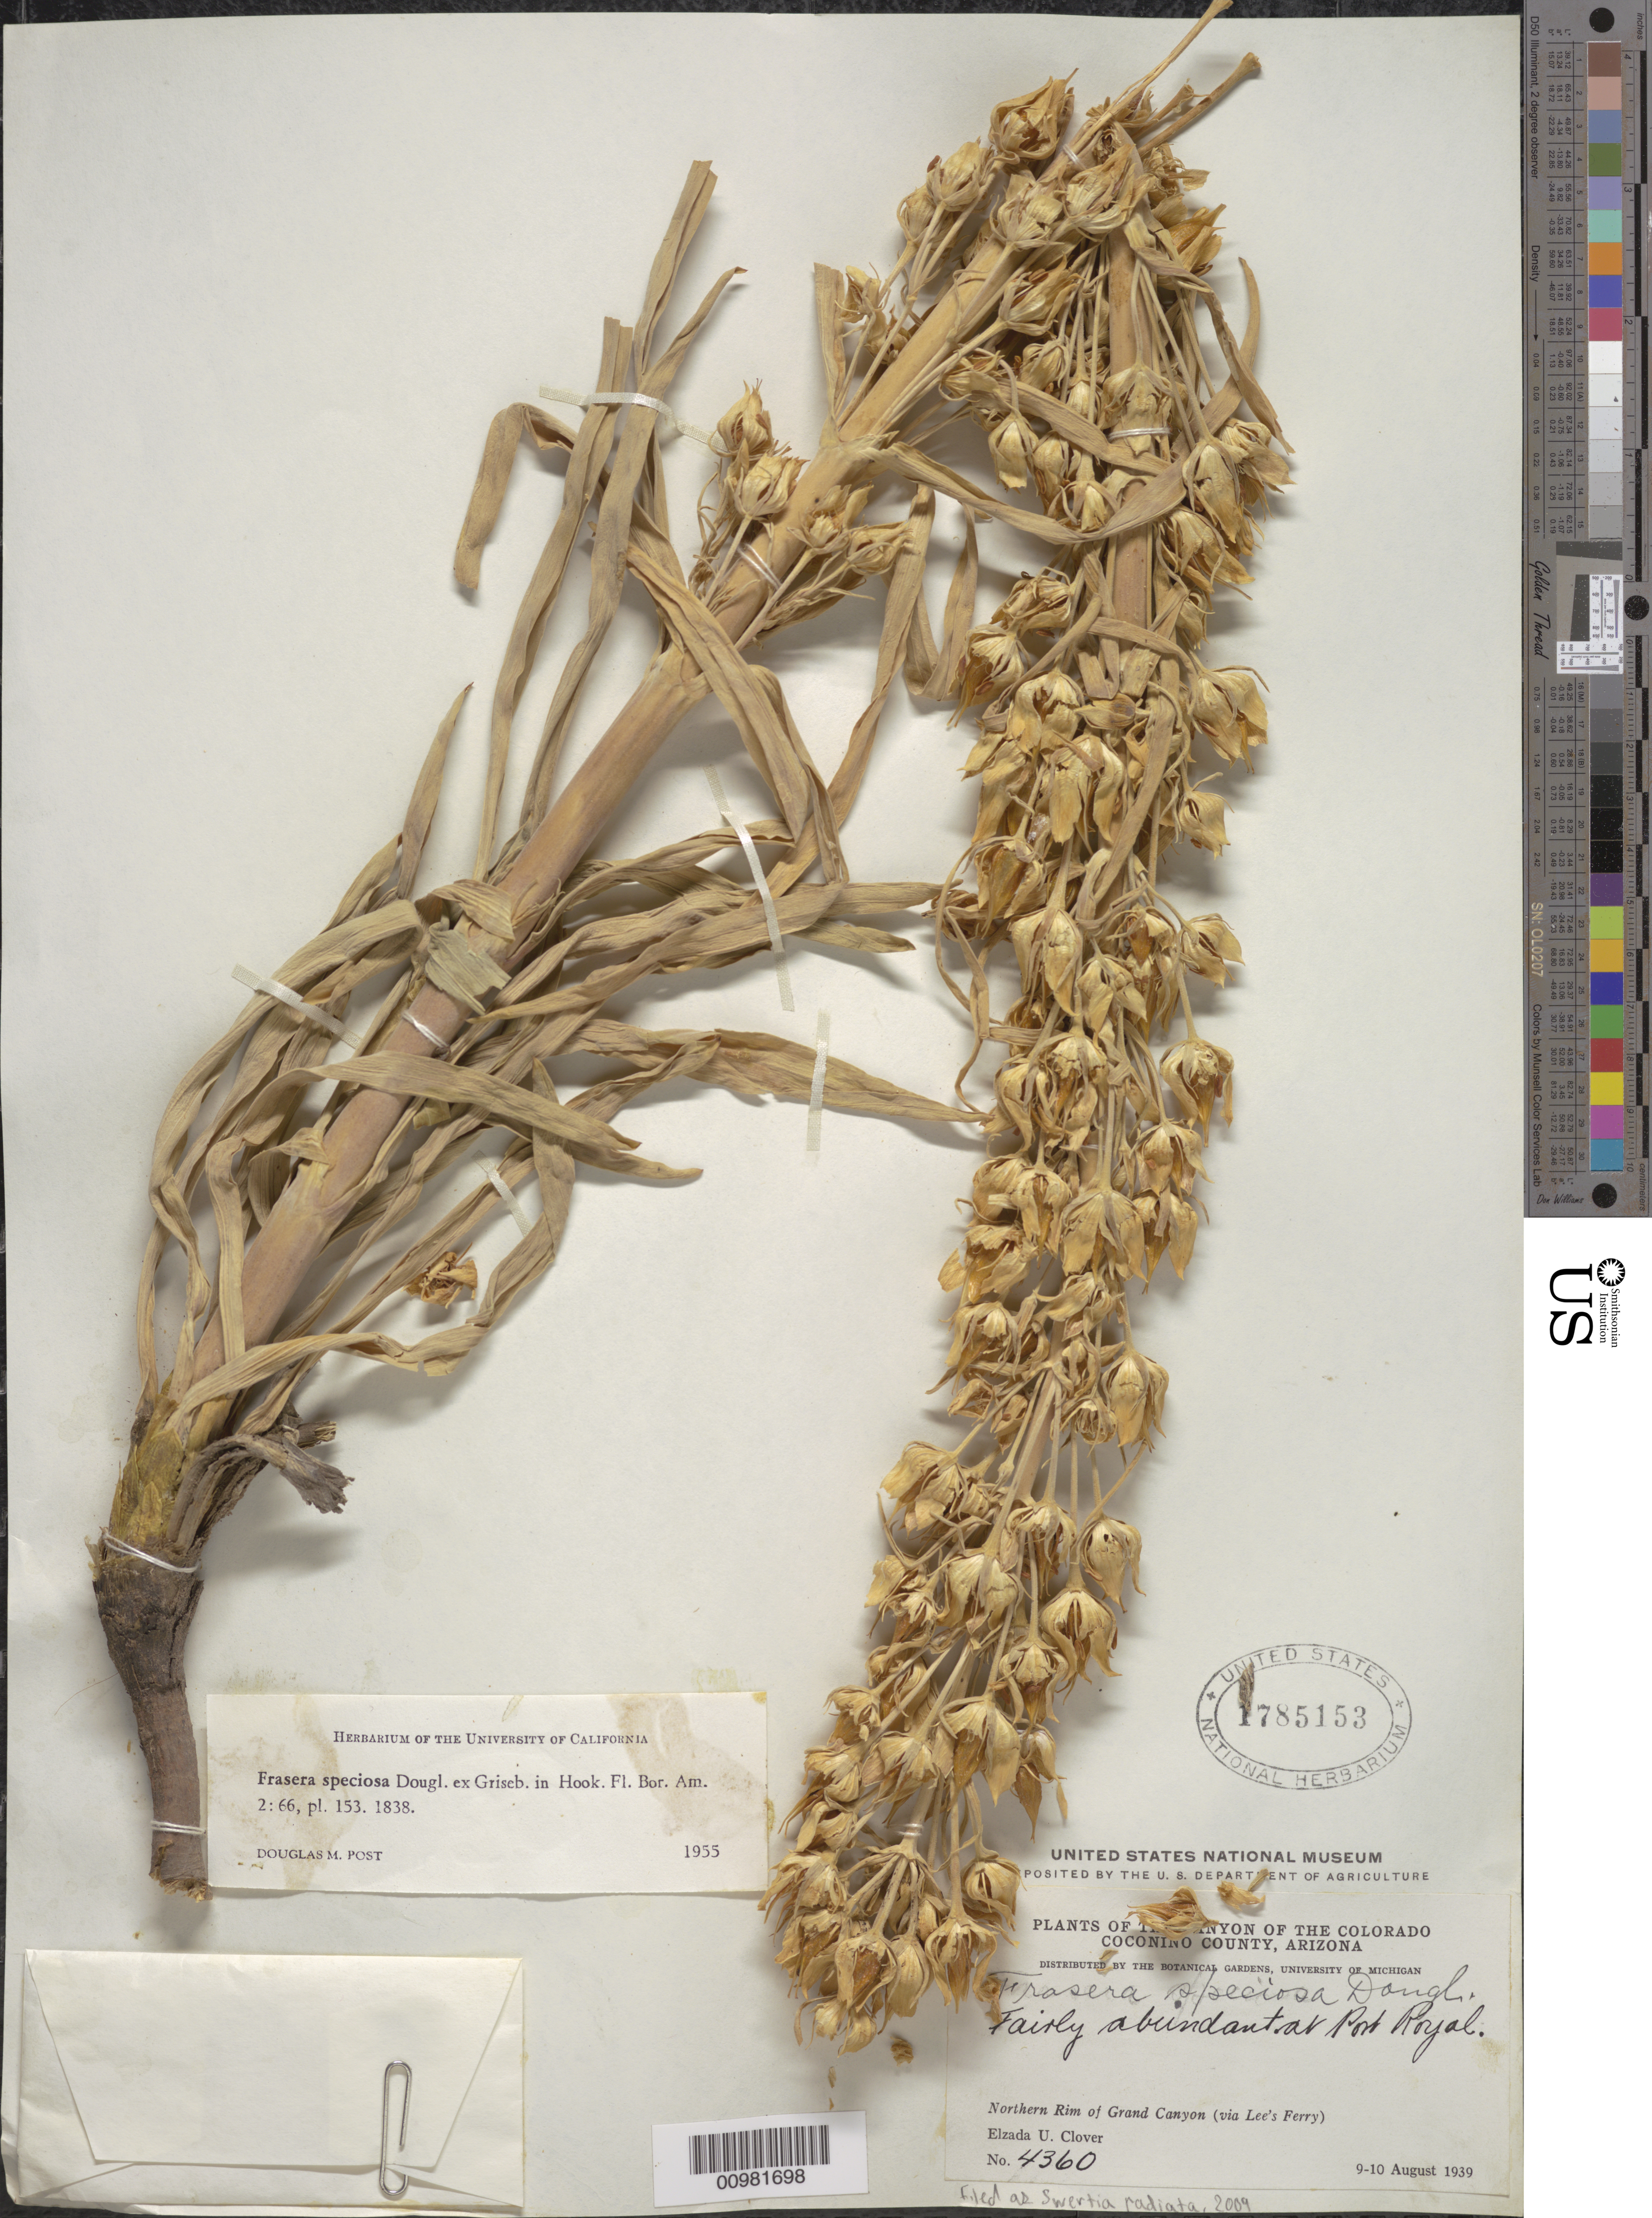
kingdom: Plantae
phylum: Tracheophyta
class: Magnoliopsida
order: Gentianales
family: Gentianaceae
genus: Swertia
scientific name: Swertia radiata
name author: (Kellogg) Kuntze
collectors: E. U. Clover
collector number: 4360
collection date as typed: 09 Aug 1939 to 10 Aug 1939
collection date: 1939-08-09/1939-08-10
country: United States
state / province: Arizona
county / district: Coconino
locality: Northern Rim of Grand Canyon (via Lee's Ferry)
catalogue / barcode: US 1785153